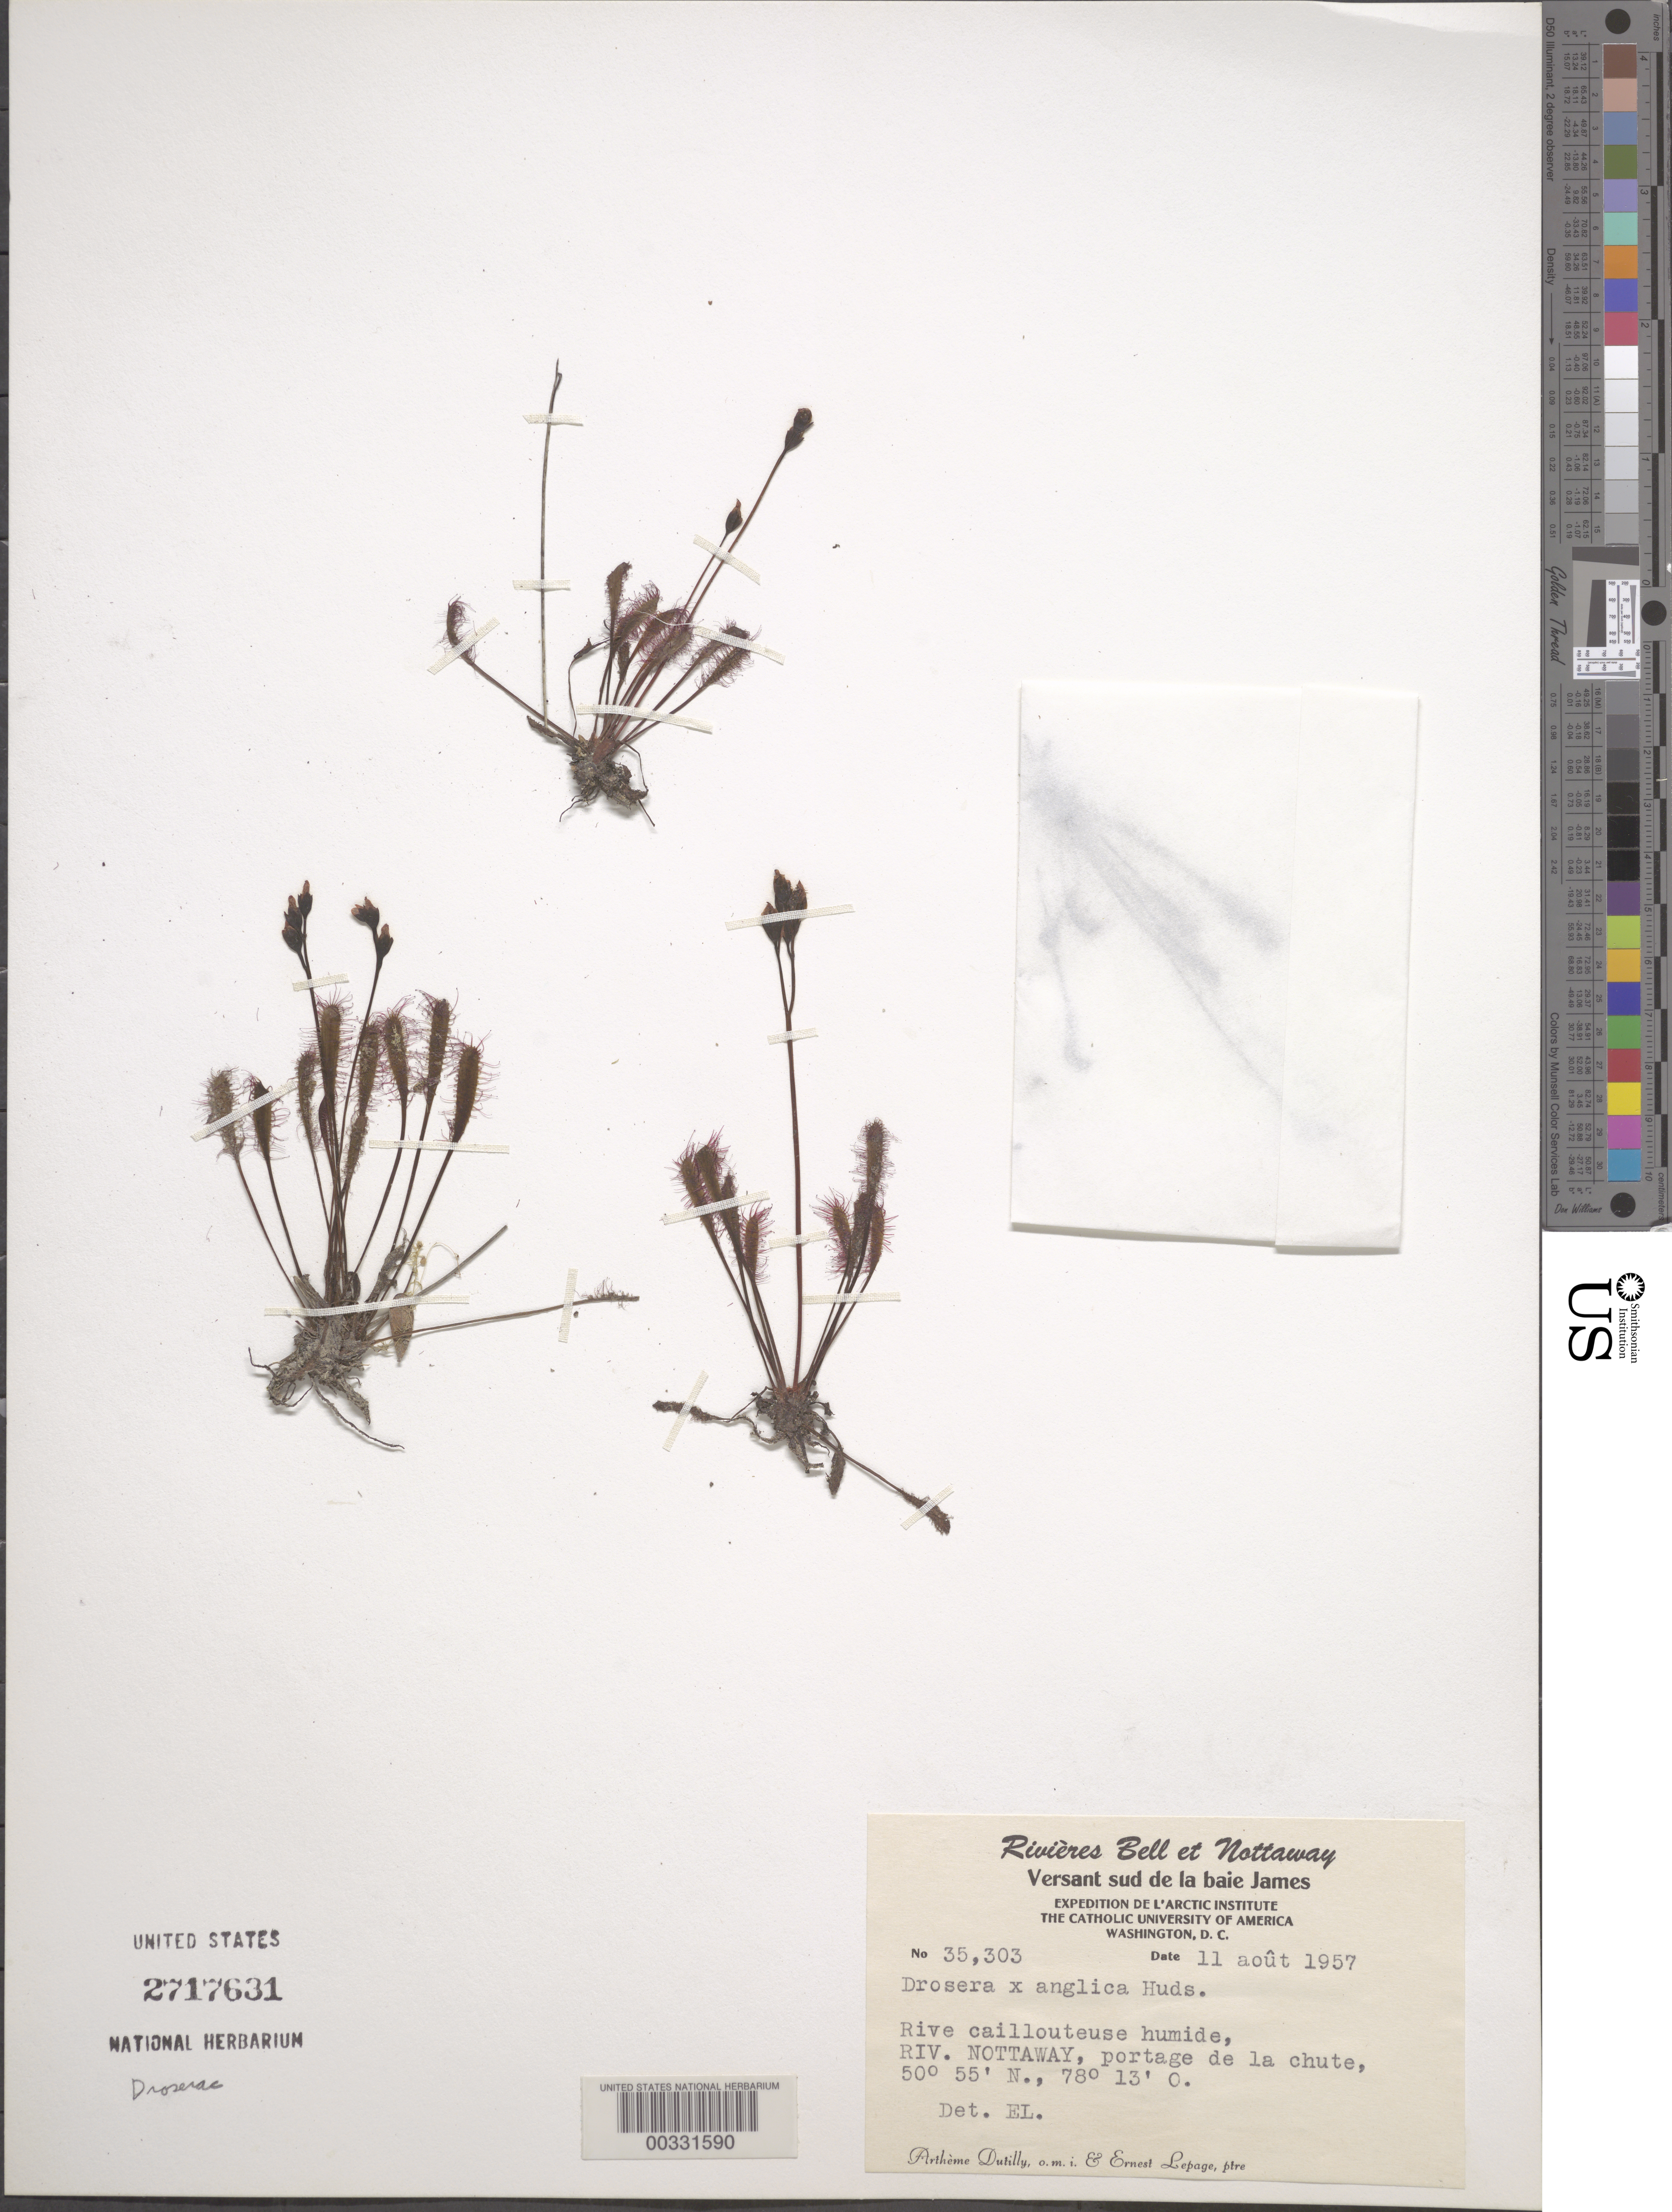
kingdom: Plantae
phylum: Tracheophyta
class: Magnoliopsida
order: Caryophyllales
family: Droseraceae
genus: Drosera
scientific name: Drosera anglica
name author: Huds.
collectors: A. Dutilly & E. Lepage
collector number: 35,303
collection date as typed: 11 Aug 1957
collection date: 1957-08-11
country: Canada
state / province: Quebec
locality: Versant sud de la Baie James, Riv. Nottaway, portage de la chute. [South side of James Bay, Riv. Nottaway, portage of the falls.]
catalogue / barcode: US 2717631